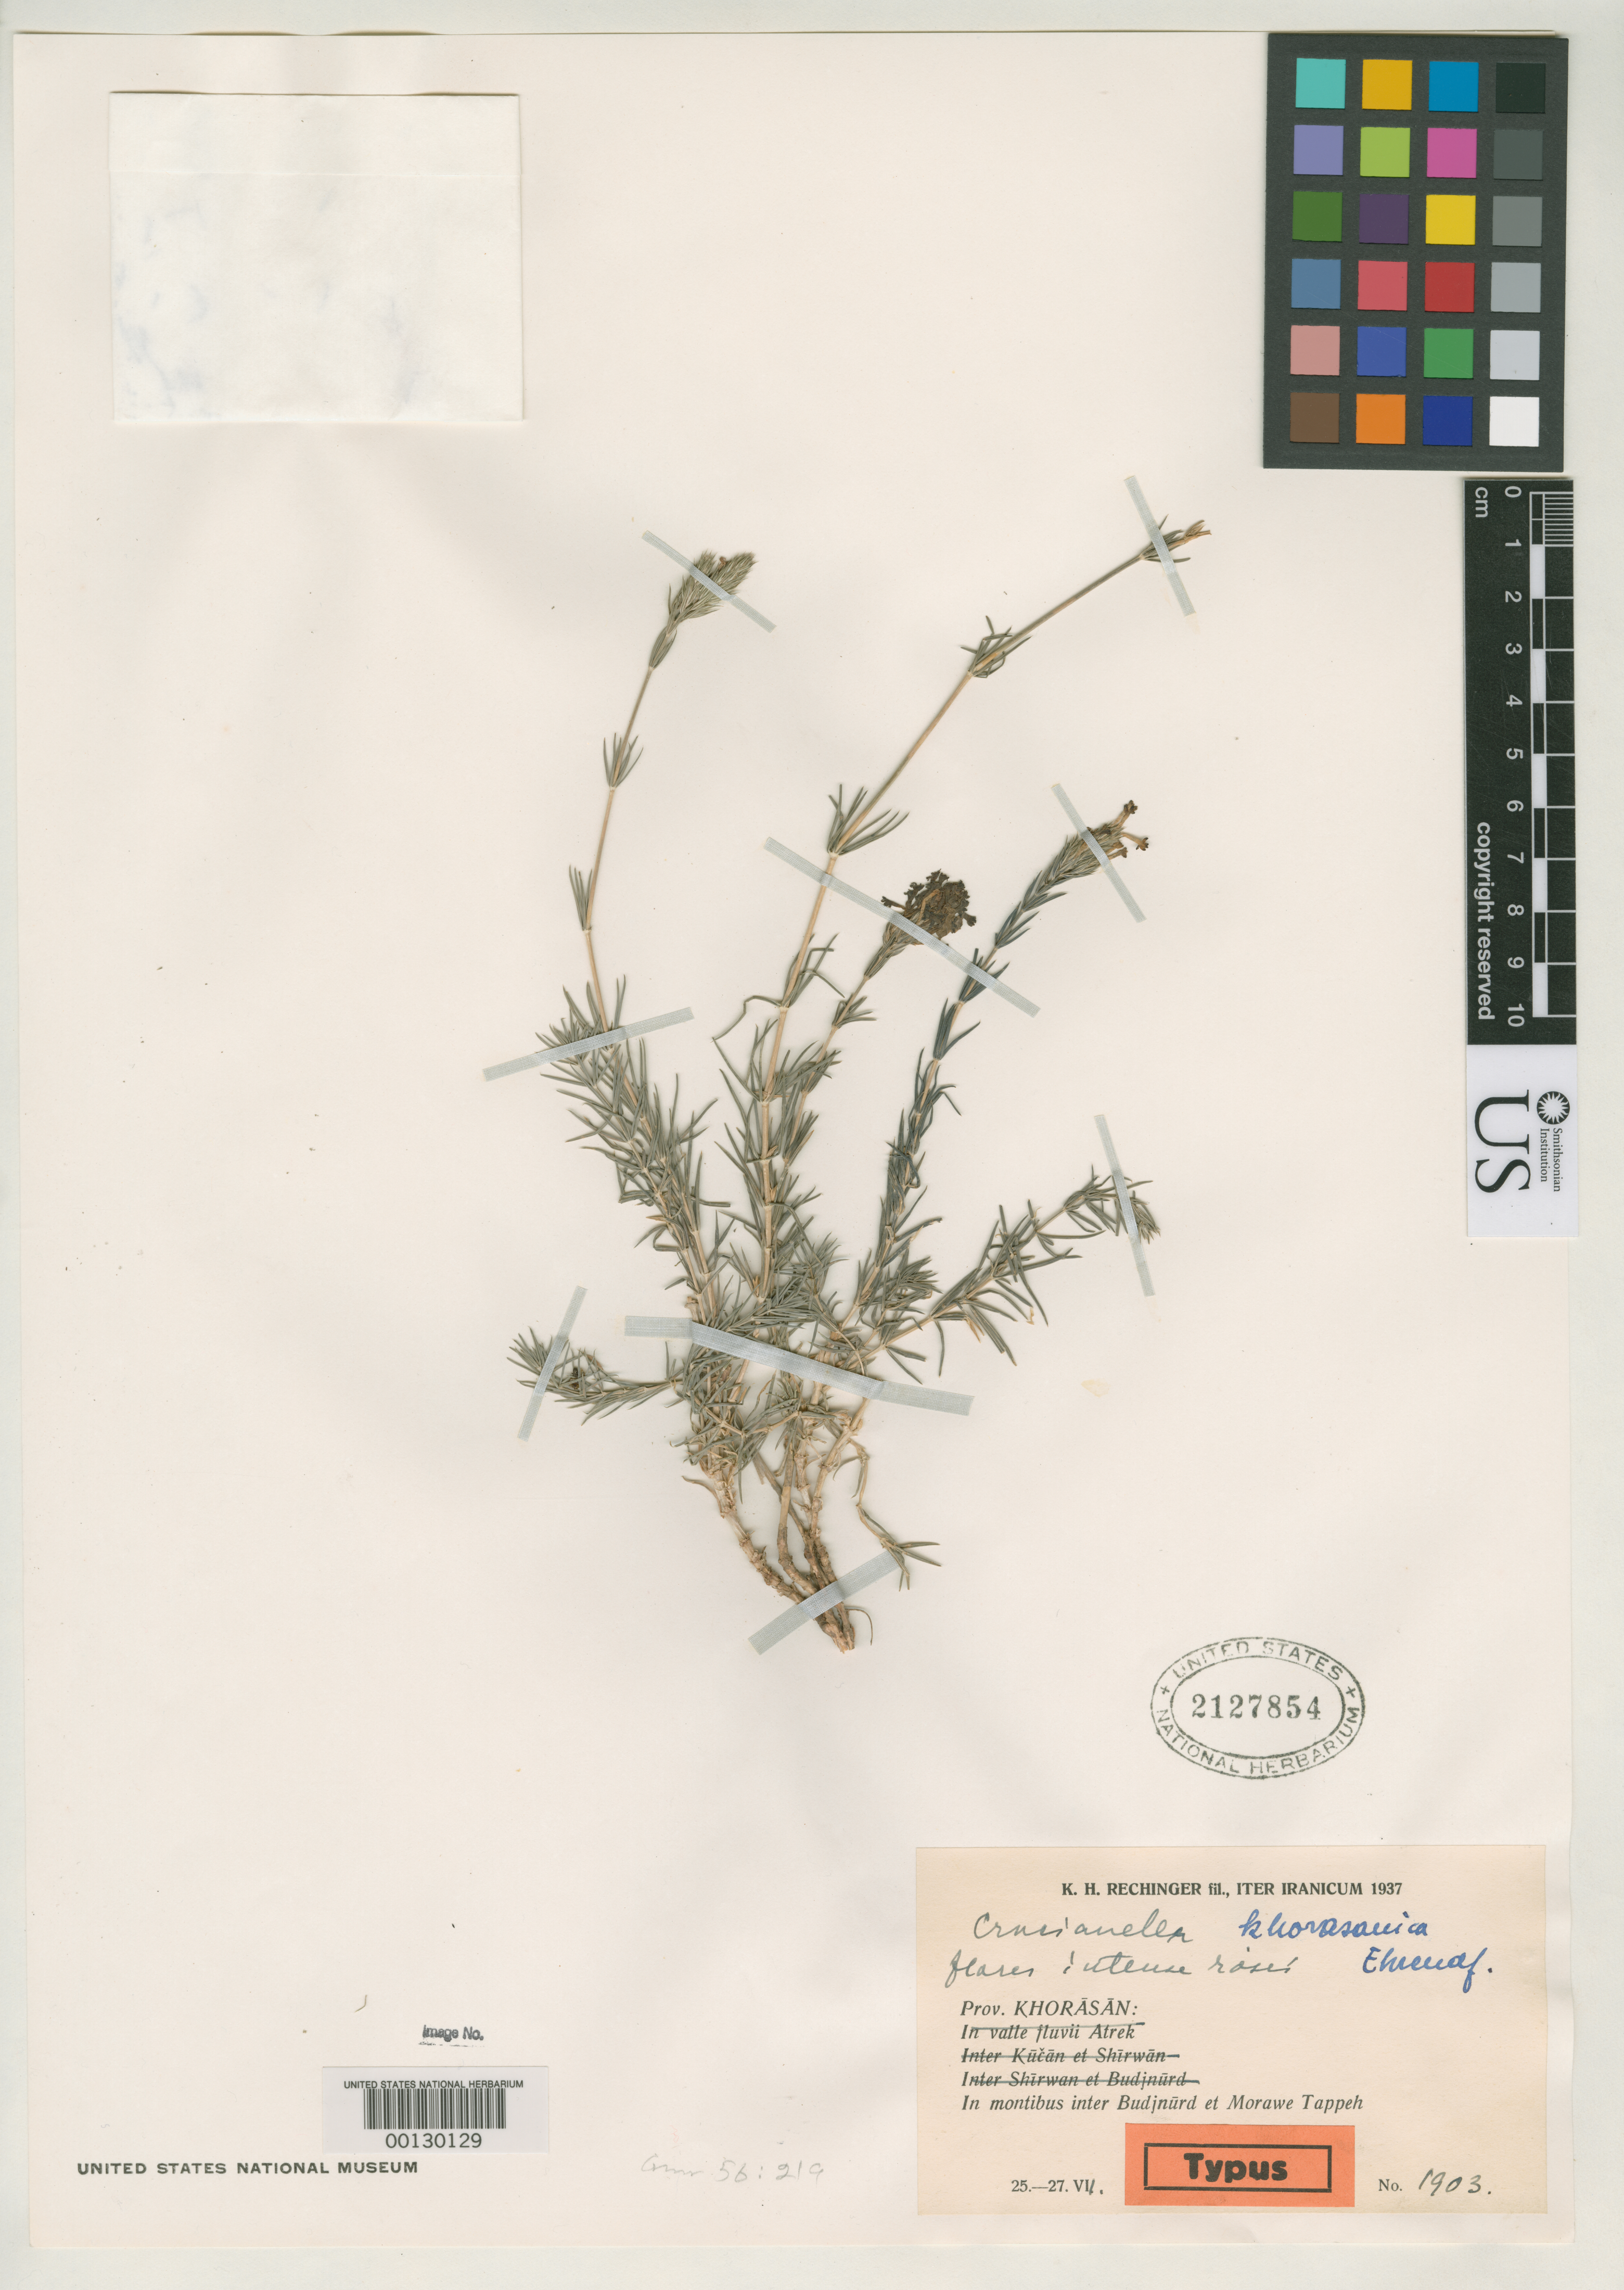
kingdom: Plantae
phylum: Tracheophyta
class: Magnoliopsida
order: Gentianales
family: Rubiaceae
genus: Crucianella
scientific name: Crucianella khorasanica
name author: Ehrend. in Rech. f.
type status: Isotype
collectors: K. H. Rechinger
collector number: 1903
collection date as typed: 25 Jul 1937 to 27 Jul 1937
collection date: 1937-07-25/1937-07-27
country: Iran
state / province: Khorasan [obsolete]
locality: Budjnurd et Morawe Tappeh.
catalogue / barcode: US 2127854